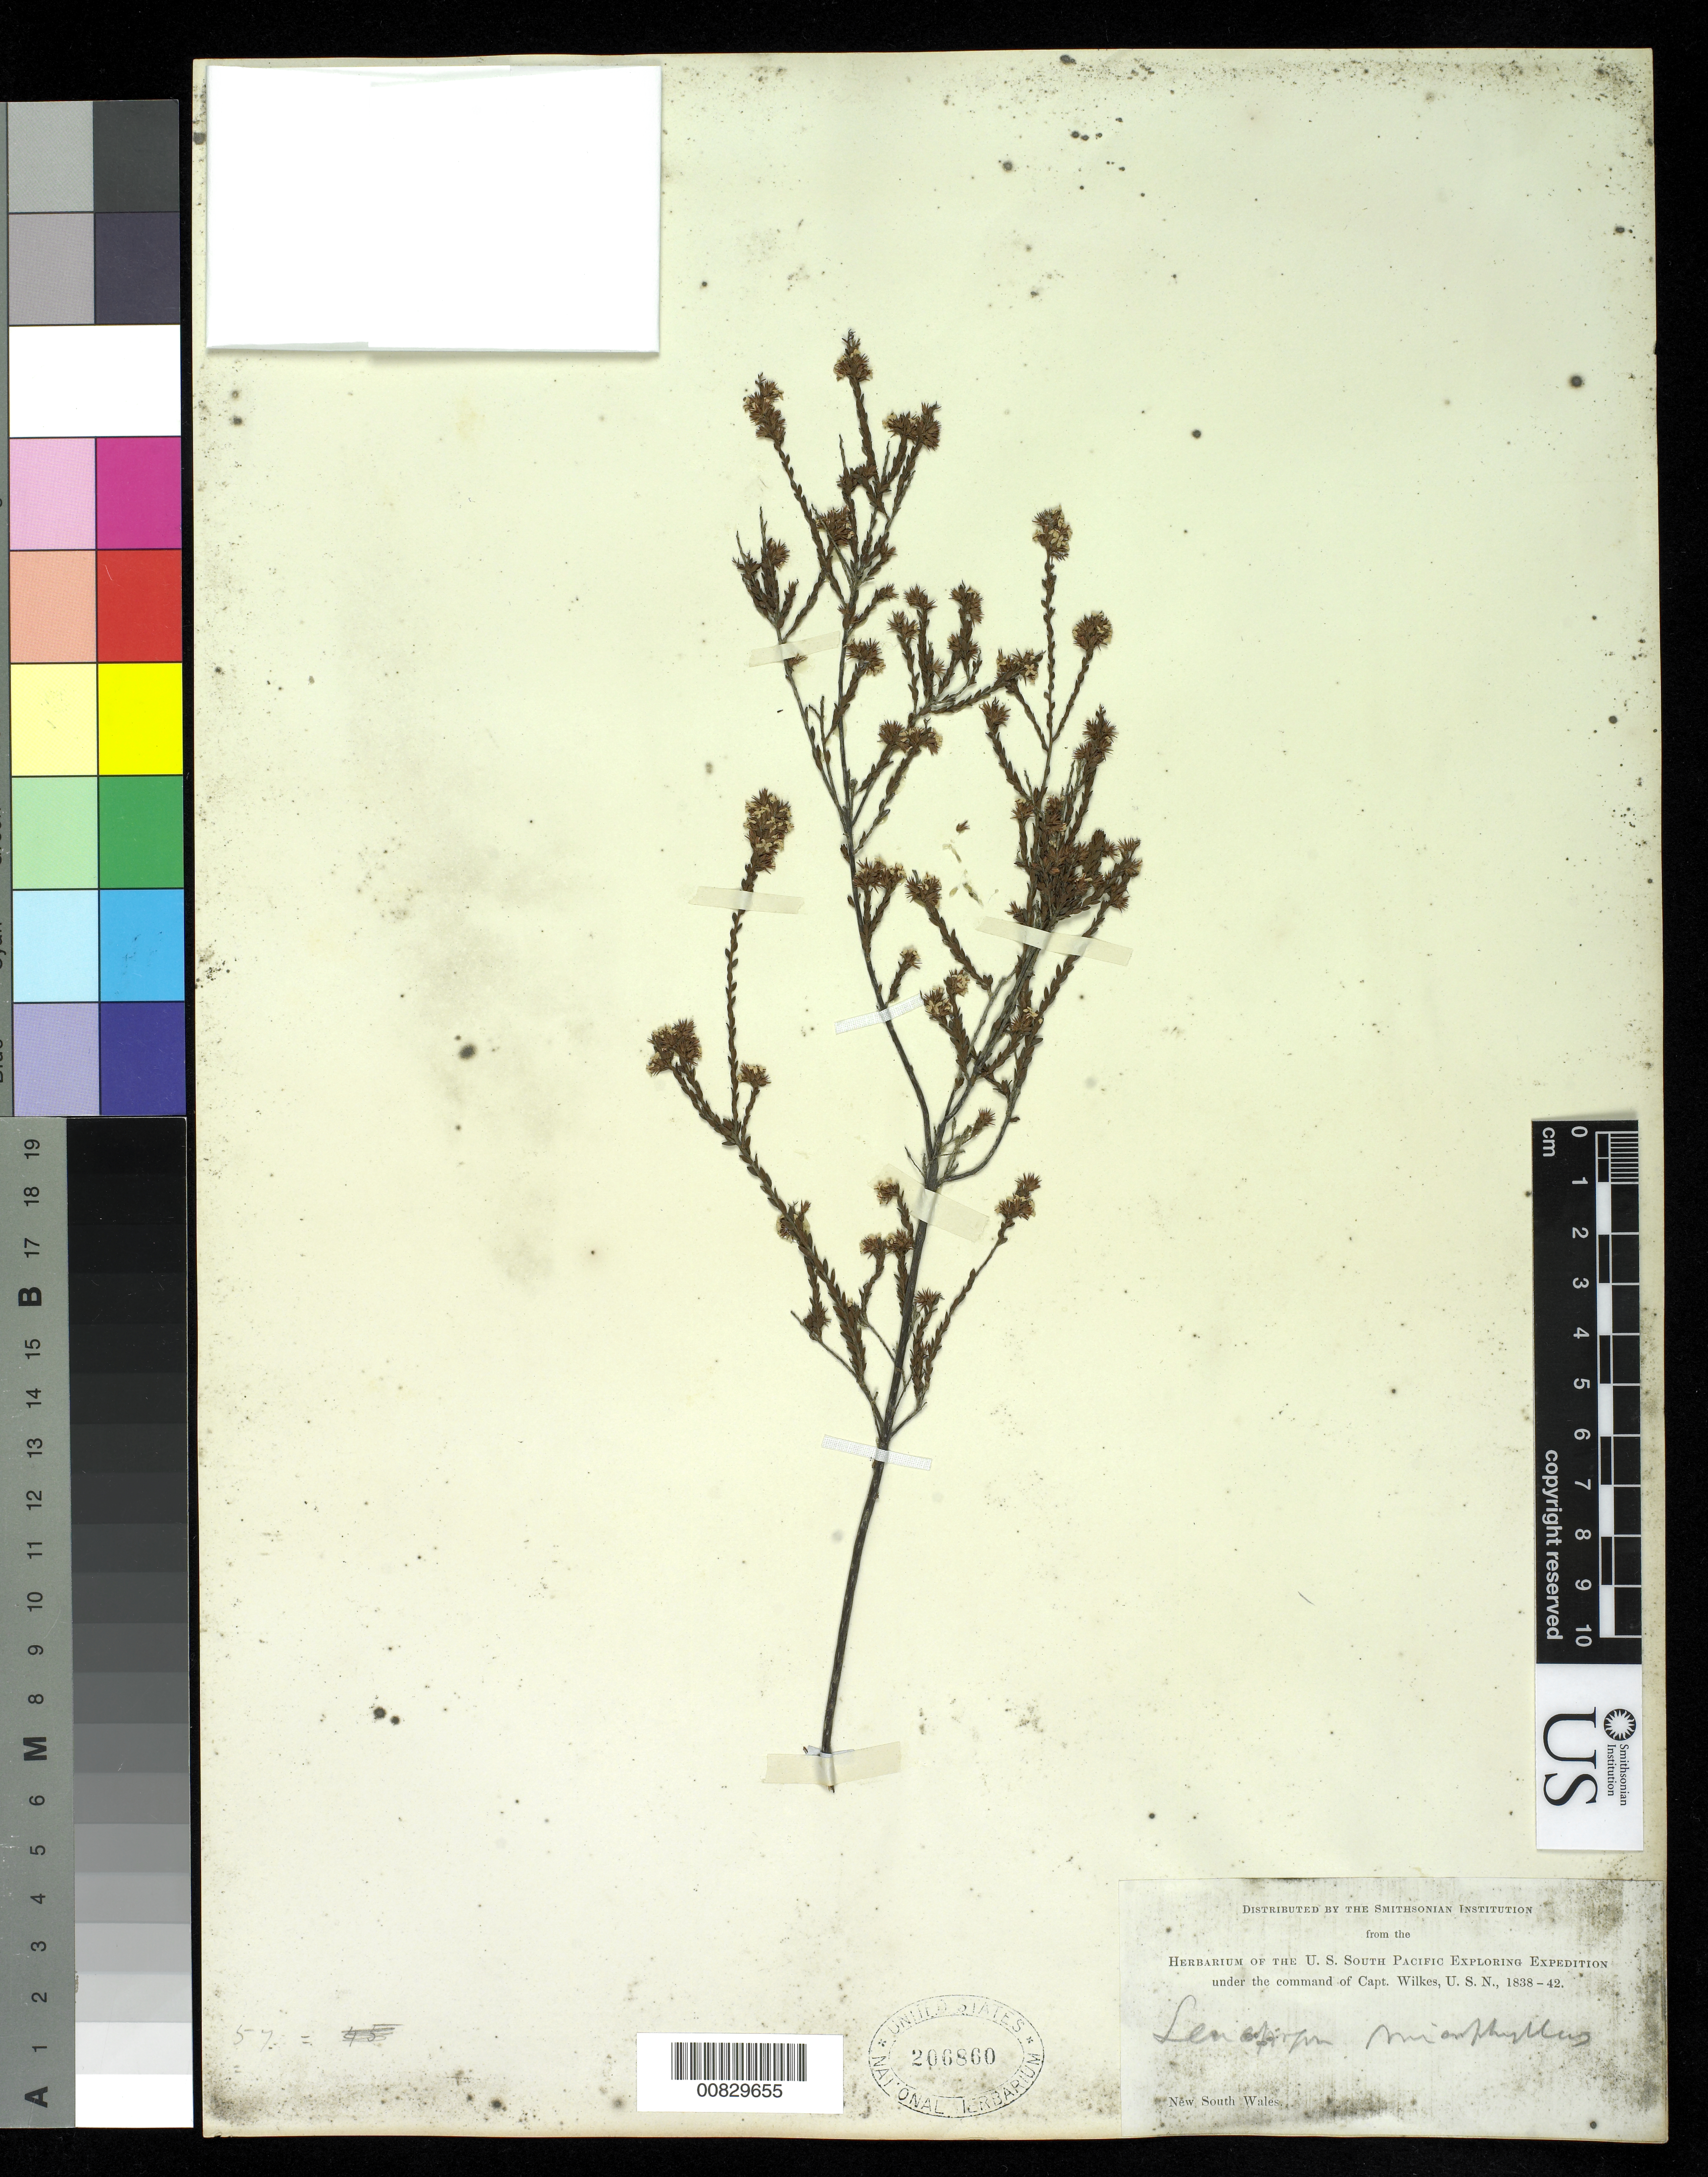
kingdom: Plantae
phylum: Tracheophyta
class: Magnoliopsida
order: Ericales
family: Ericaceae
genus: Leucopogon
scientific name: Leucopogon microphyllus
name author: R. Br.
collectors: Wilkes Explor. Exped.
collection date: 1838/1842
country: Australia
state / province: New South Wales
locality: New South Wales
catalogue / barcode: US 206860